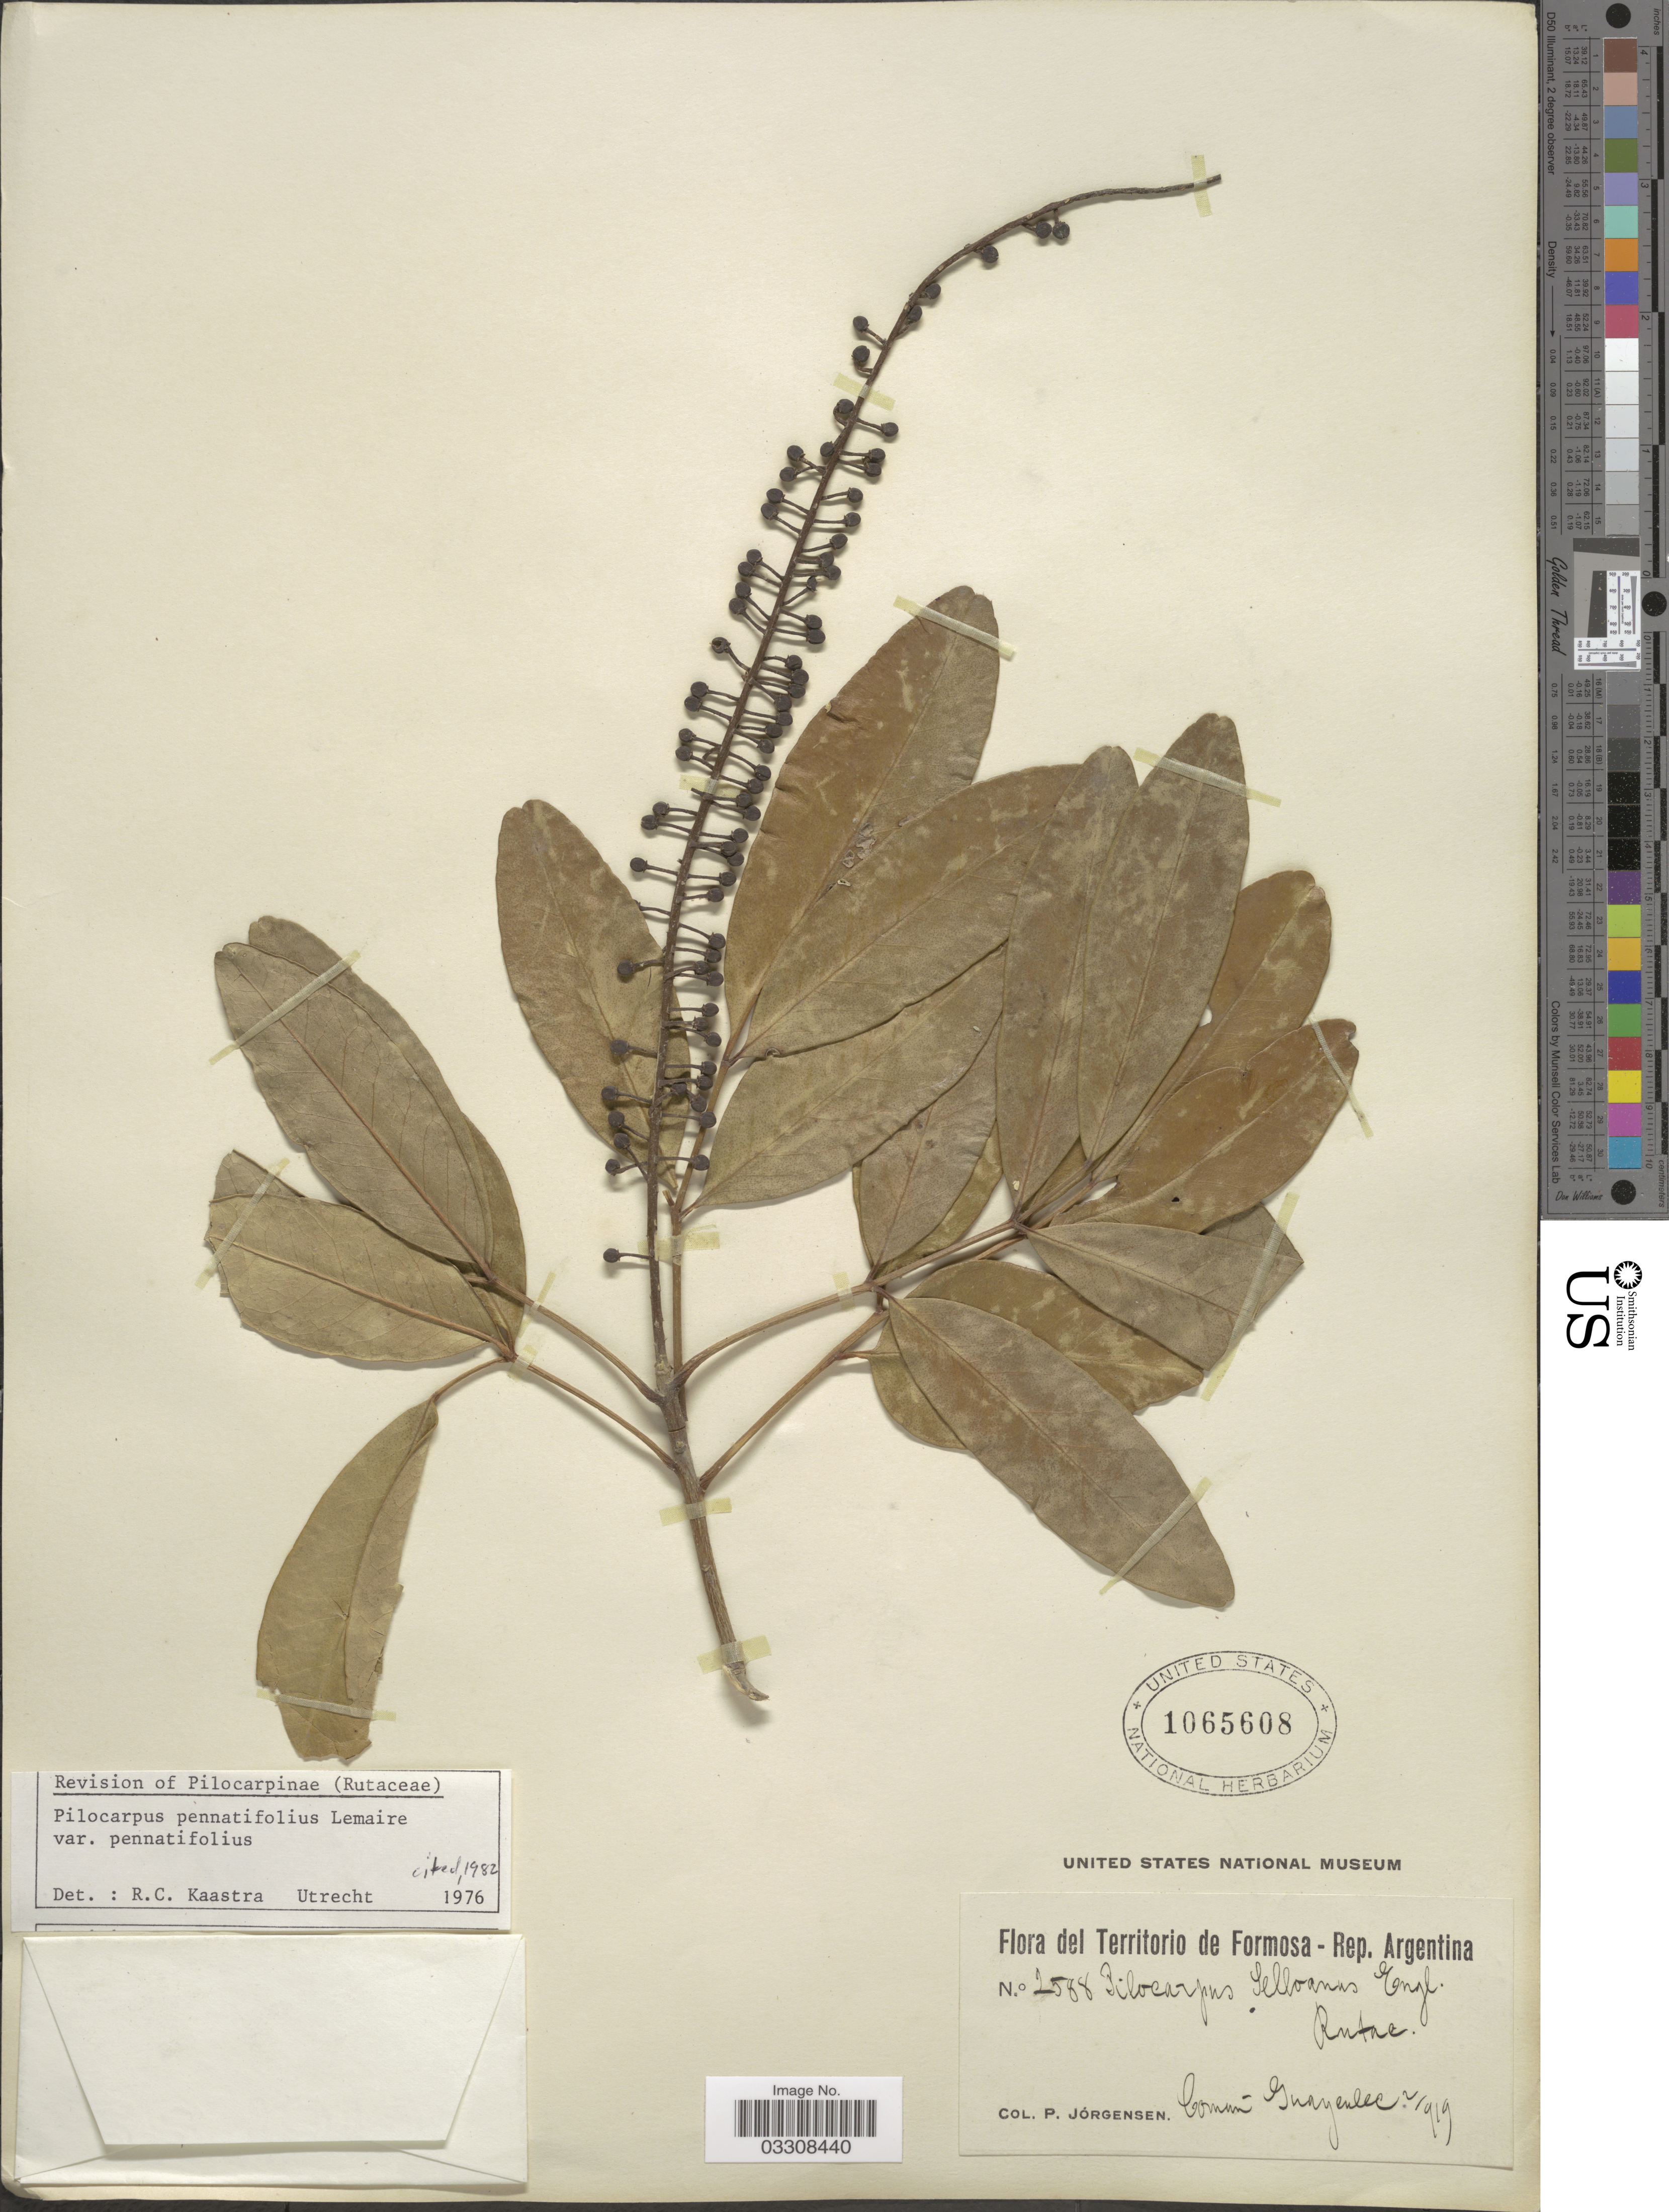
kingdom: Plantae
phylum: Tracheophyta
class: Magnoliopsida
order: Sapindales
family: Rutaceae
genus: Pilocarpus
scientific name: Pilocarpus pennatifolius var. pennatifolius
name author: Lem.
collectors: P. Jörgensen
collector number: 2588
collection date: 1919-02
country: Argentina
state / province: Formosa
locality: Común Guayeulec.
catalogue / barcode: US 1065608